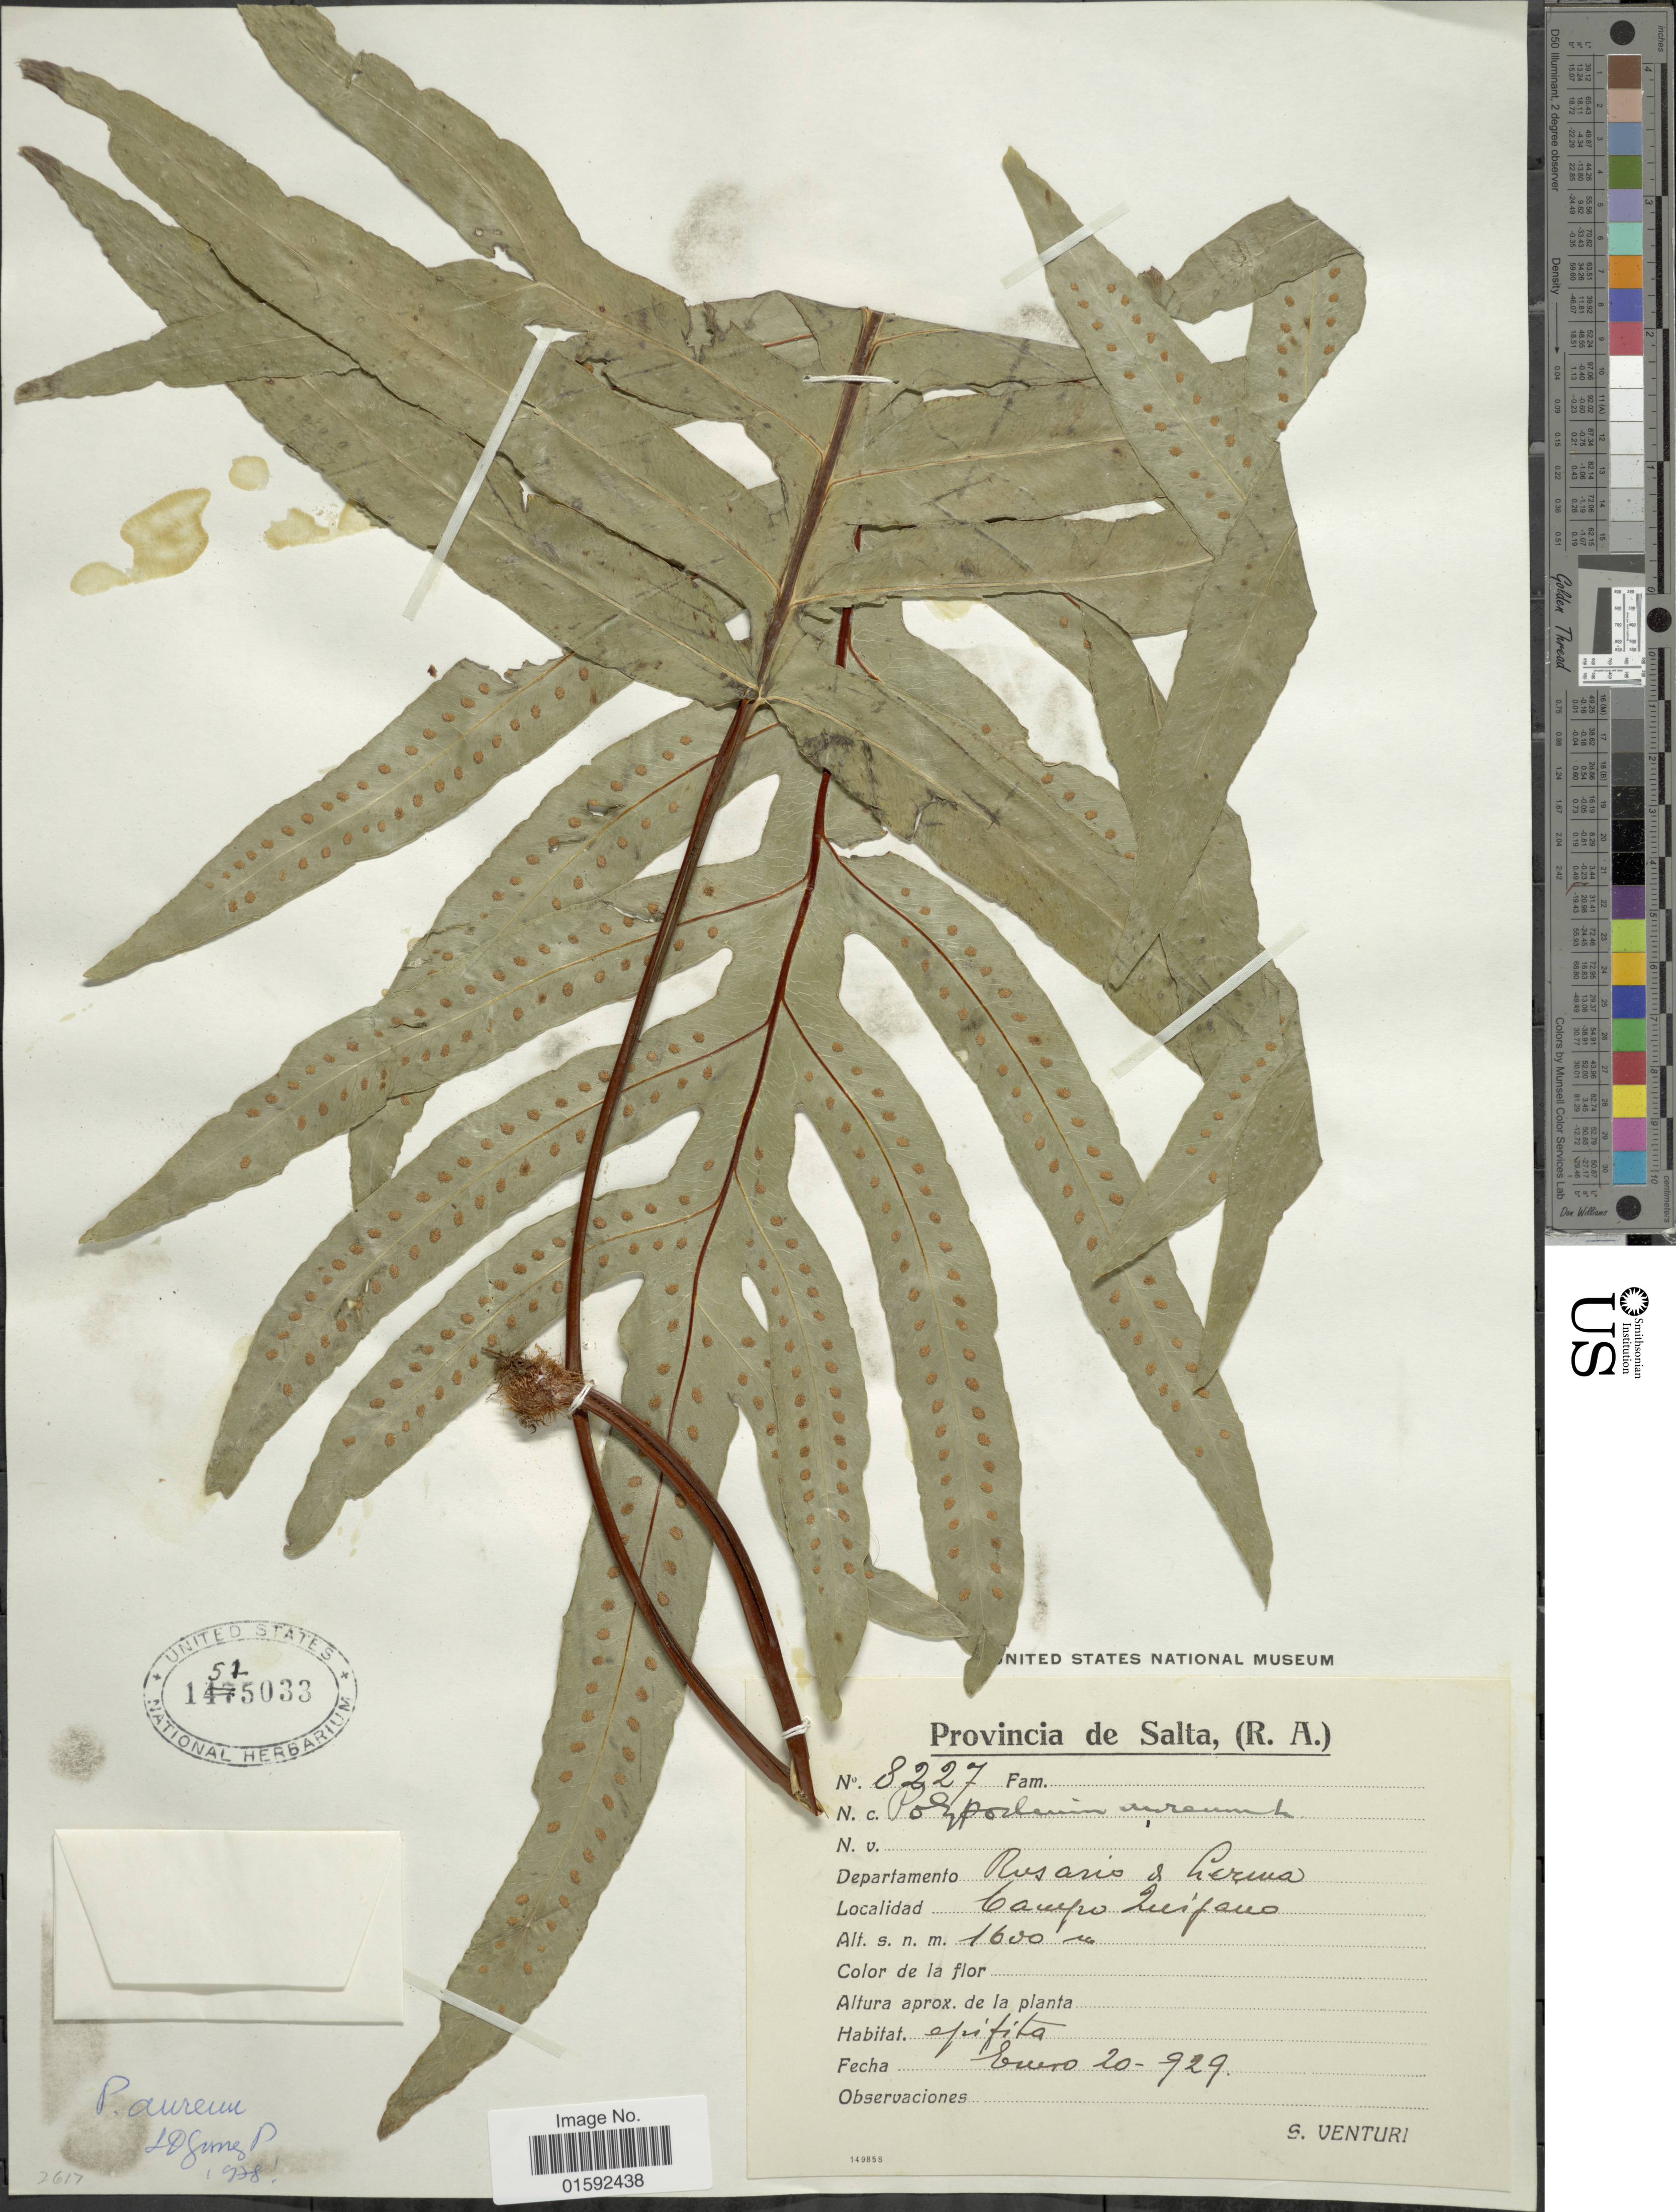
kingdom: Plantae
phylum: Tracheophyta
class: Polypodiopsida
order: Polypodiales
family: Polypodiaceae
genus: Phlebodium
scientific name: Phlebodium aureum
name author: (L.) J. Sm.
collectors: S. Venturi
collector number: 8227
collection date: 1929-01-20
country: Argentina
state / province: Salta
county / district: Rosario de Lerma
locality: Campo Quijano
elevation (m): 1600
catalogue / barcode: US 1515033